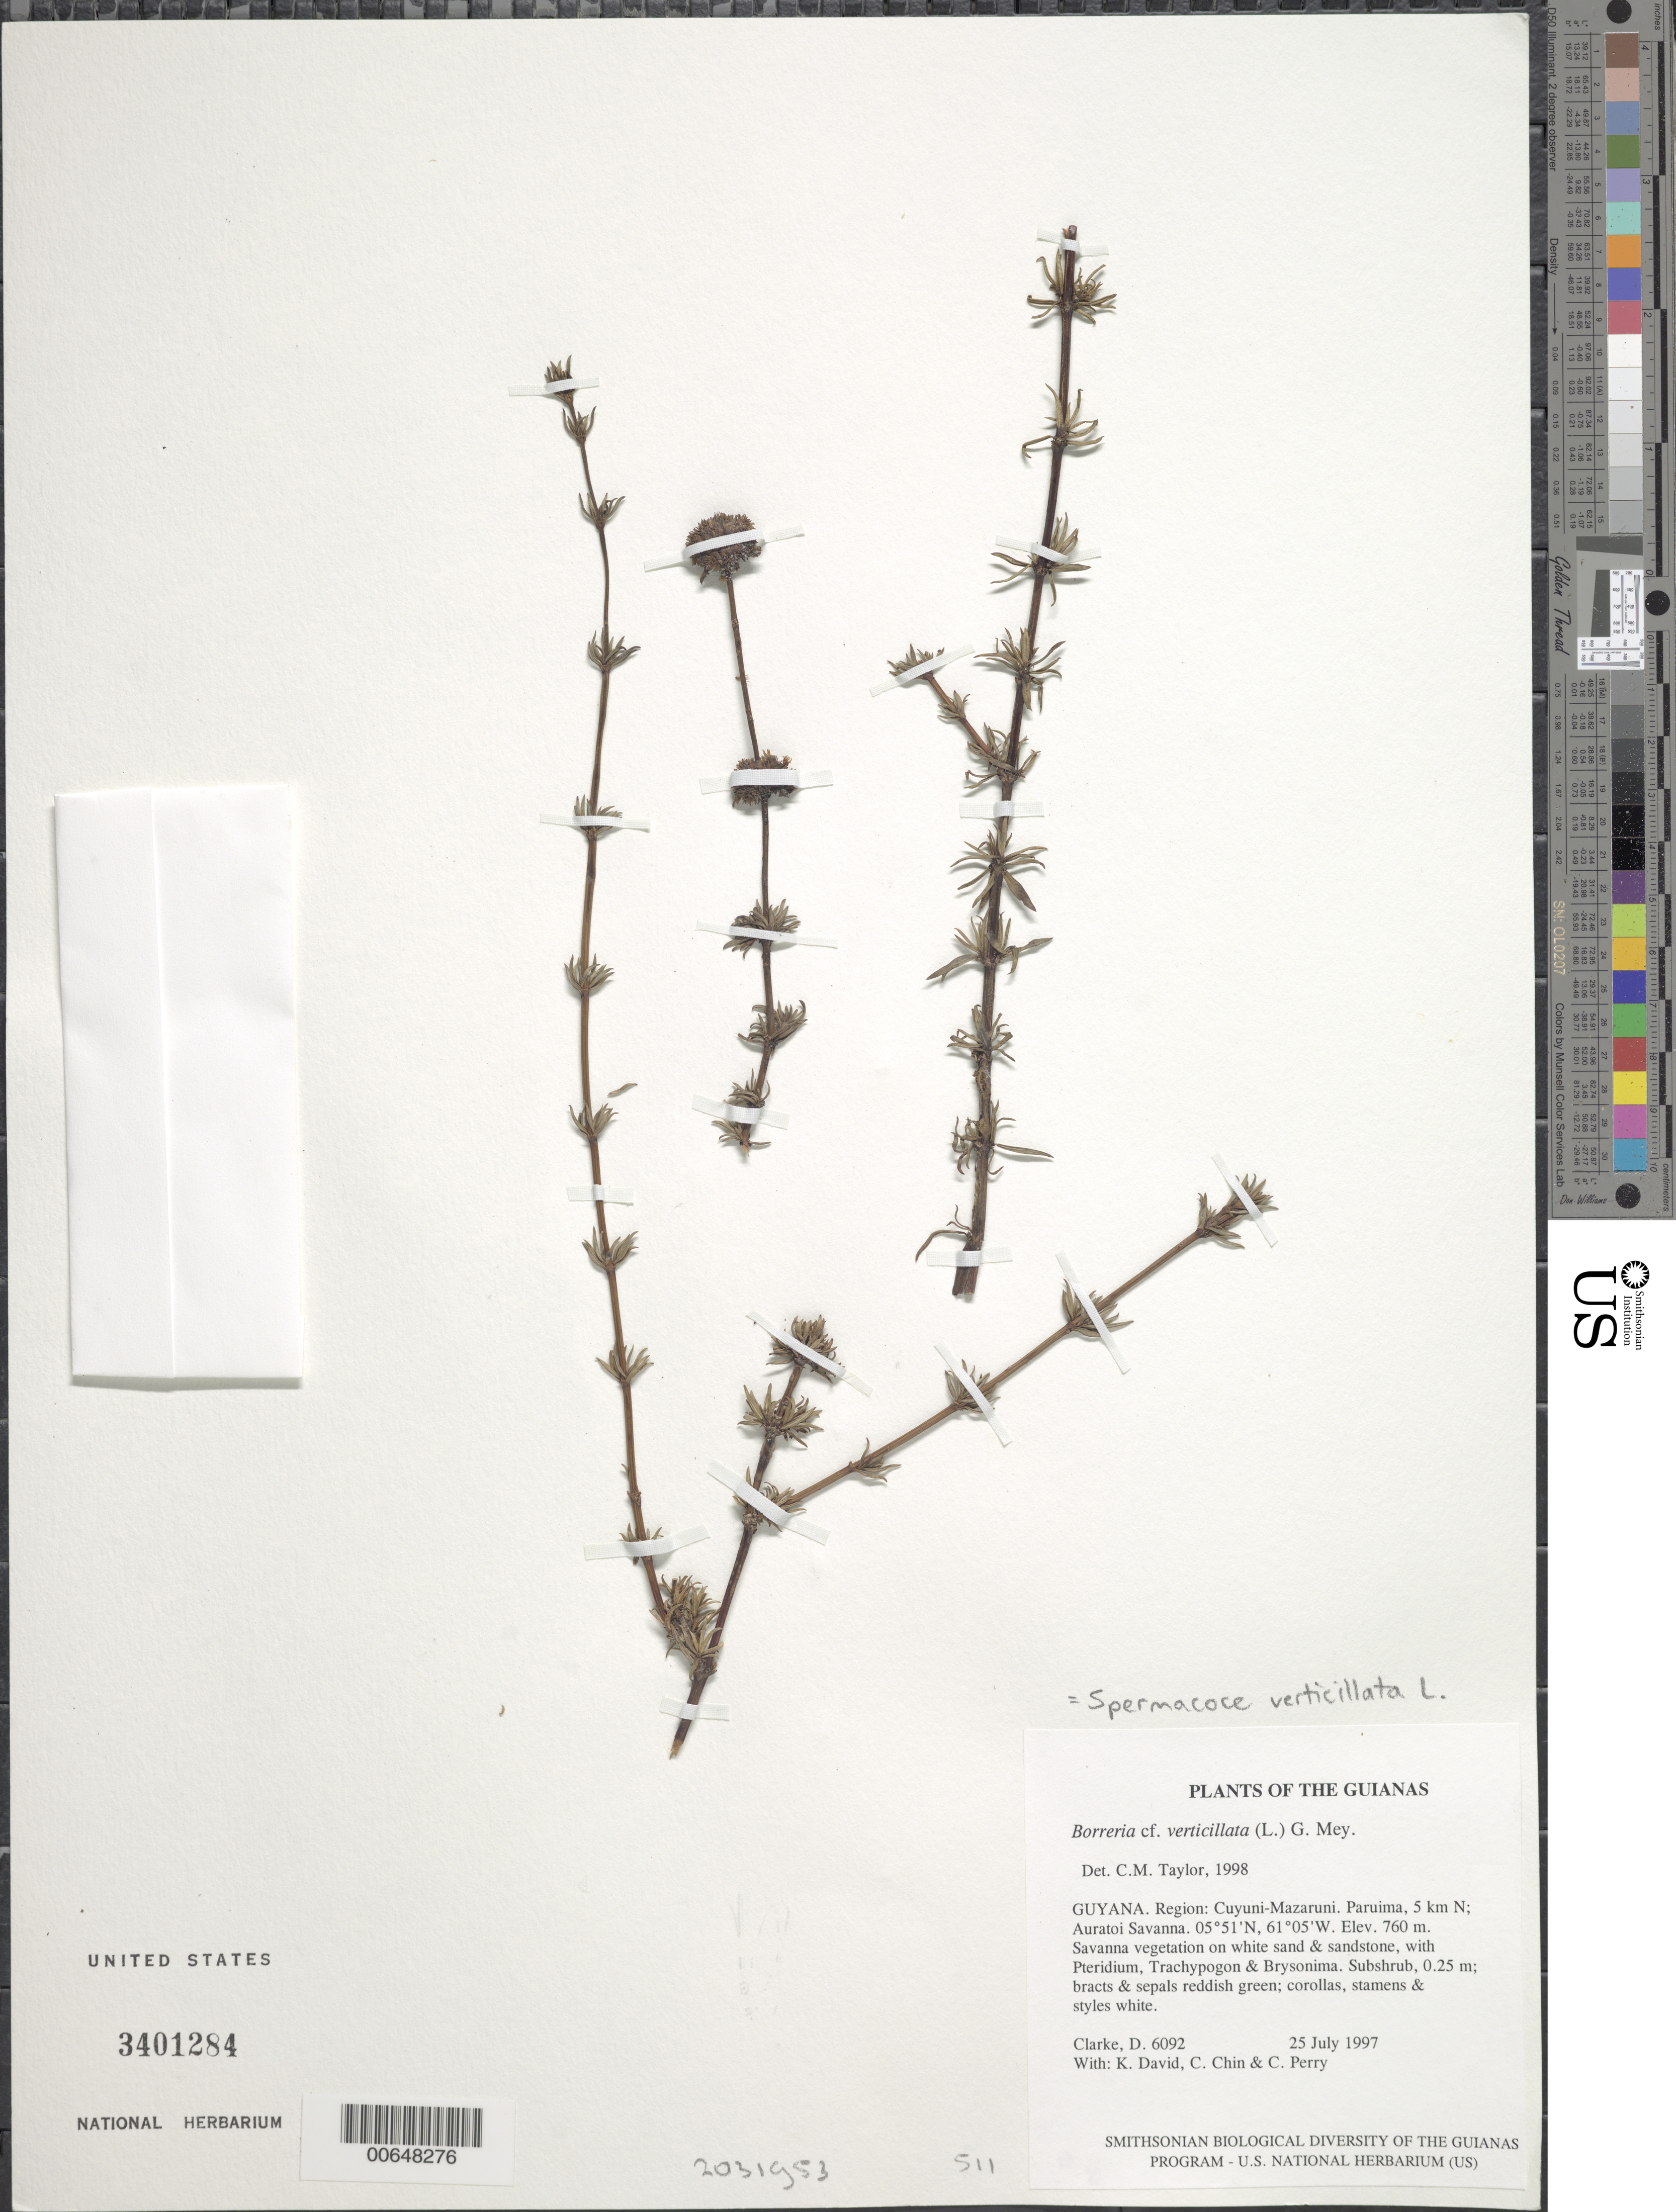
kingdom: Plantae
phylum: Tracheophyta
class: Magnoliopsida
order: Gentianales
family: Rubiaceae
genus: Spermacoce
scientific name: Spermacoce verticillata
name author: L.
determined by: Delprete, P. G., Herb. de Guyane Cay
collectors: H. D. Clarke, K. David, C. Chin & C. Perry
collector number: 6092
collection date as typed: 25 July 1997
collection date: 1997-07-25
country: Guyana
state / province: Cuyuni-Mazaruni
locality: Paruima, 5 km N; Auratoi Savanna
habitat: Savanna vegetation on white sand & sandstone, with Pteridium, Trachypogon & Brysonima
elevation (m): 760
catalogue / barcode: US 3401284